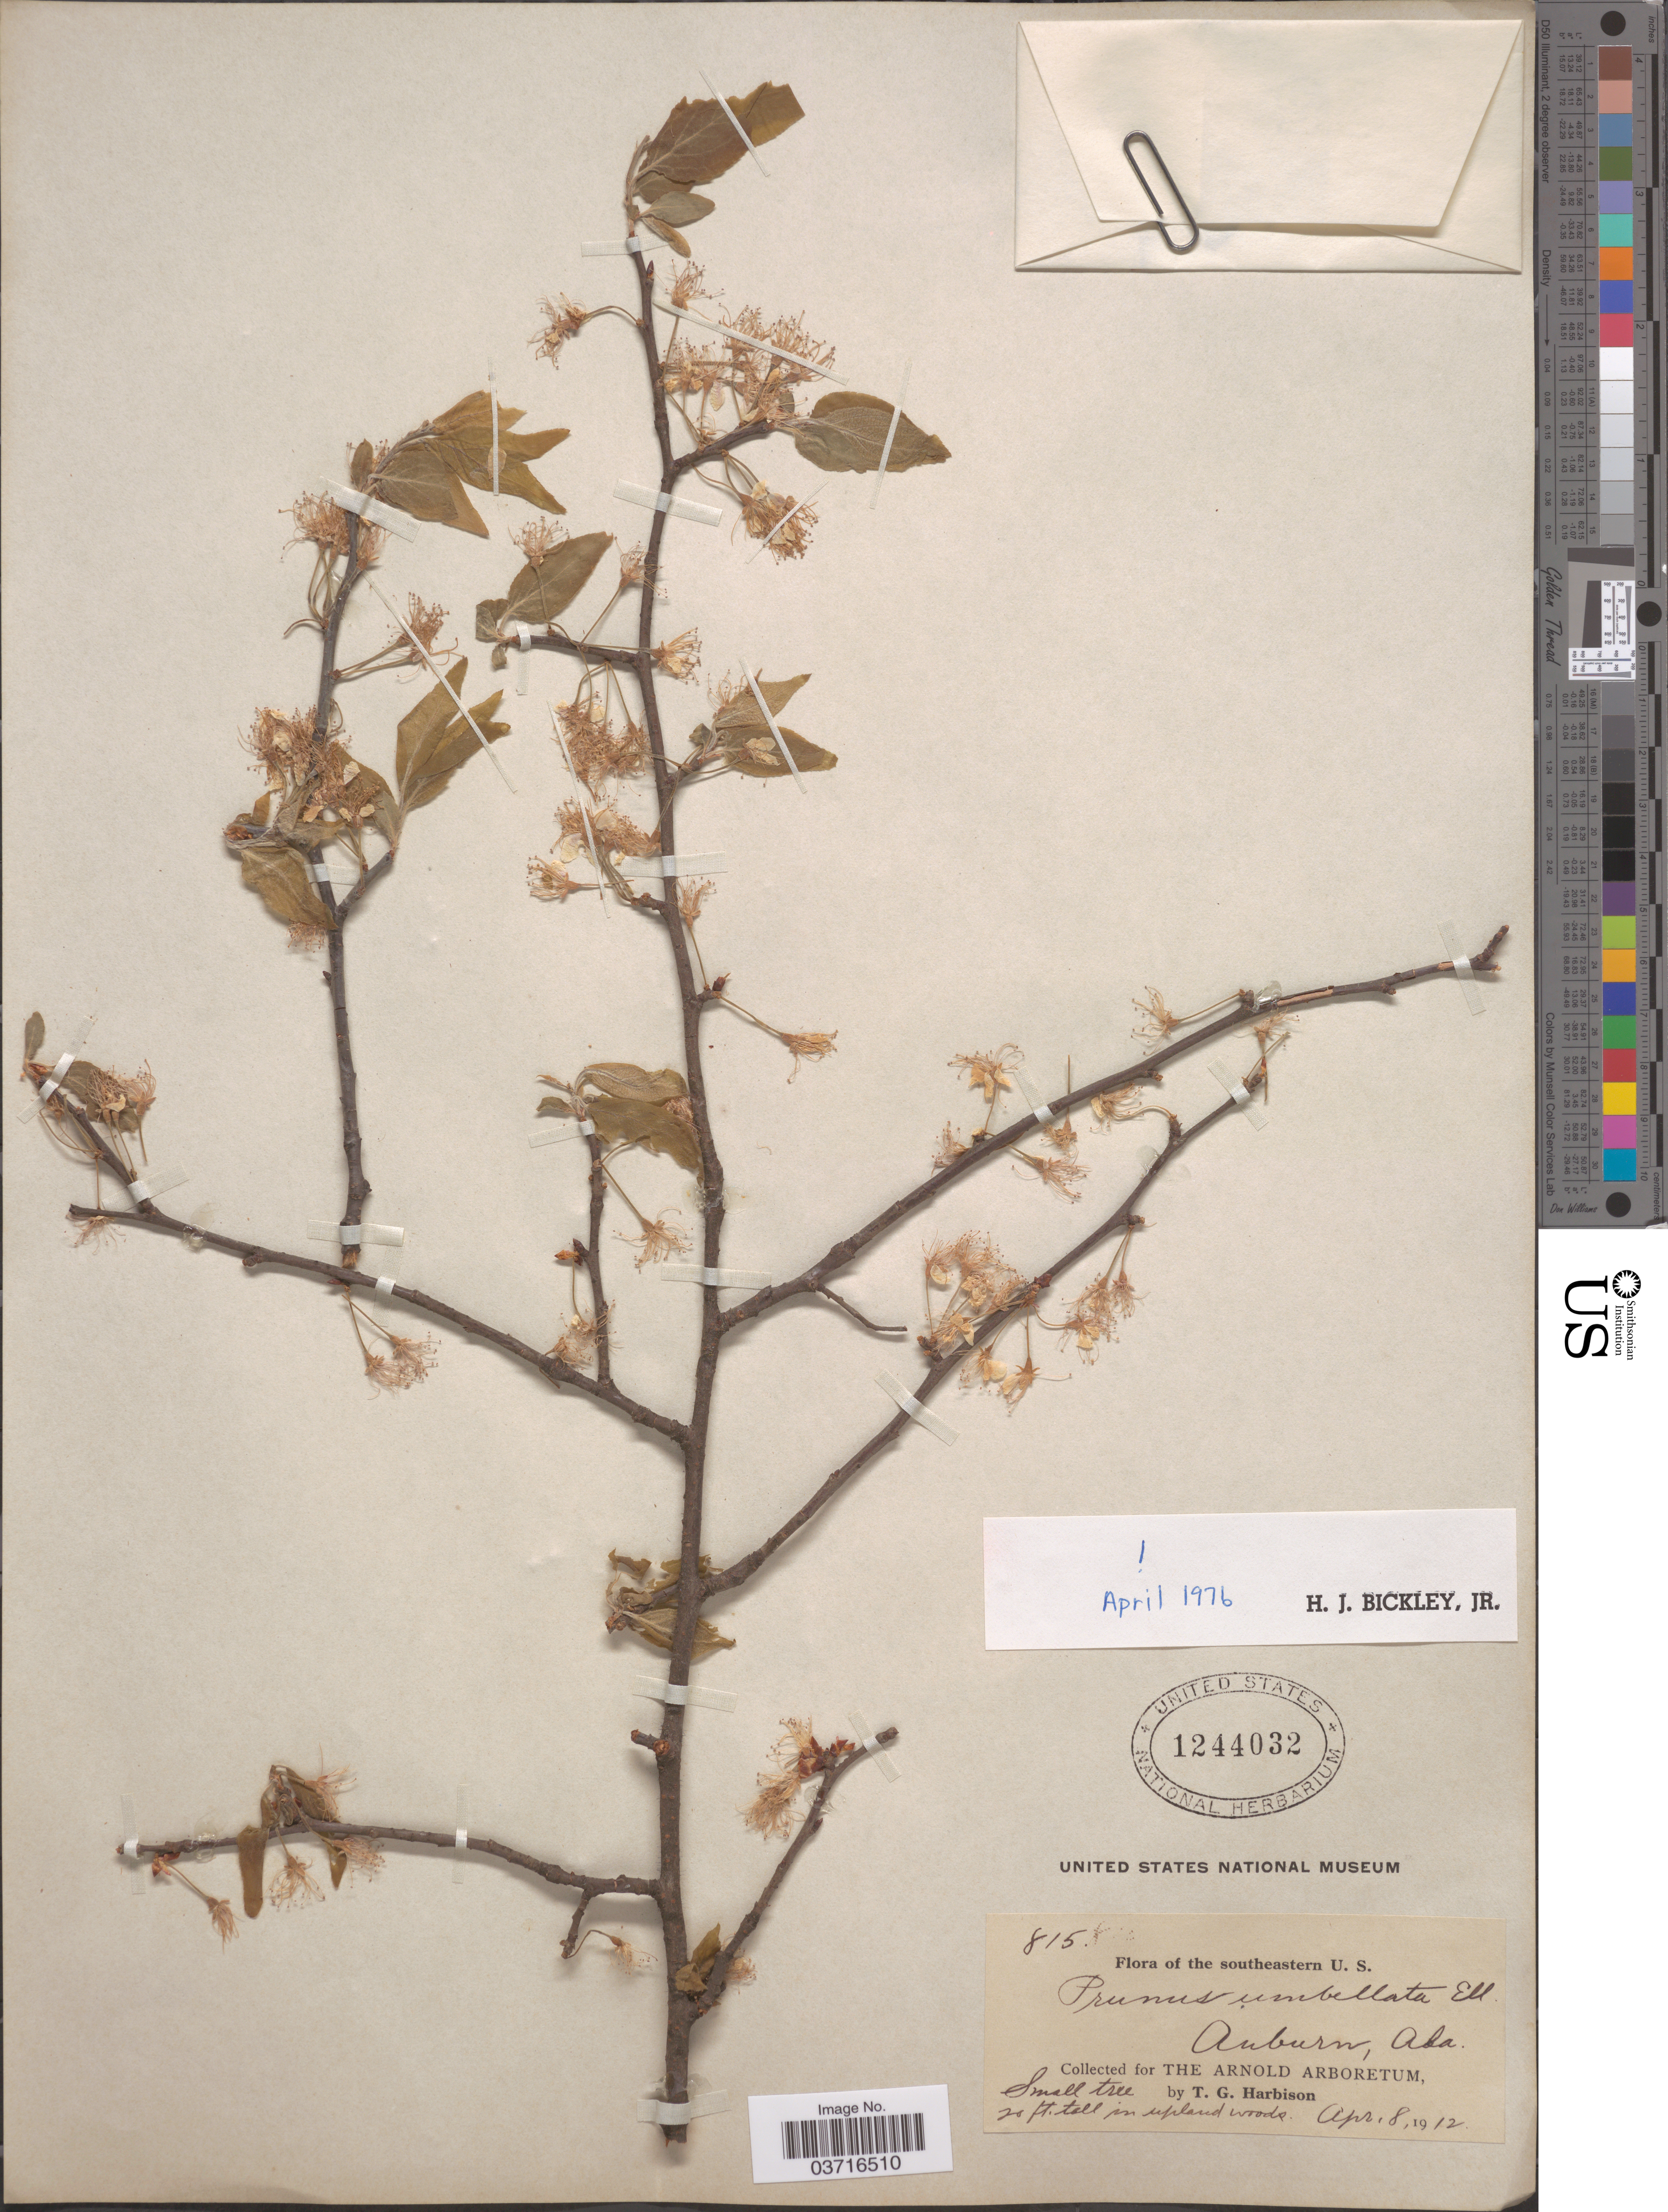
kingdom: Plantae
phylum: Tracheophyta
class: Magnoliopsida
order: Rosales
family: Rosaceae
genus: Prunus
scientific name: Prunus umbellata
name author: Elliott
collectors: T. Harbison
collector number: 815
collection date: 1912-04-08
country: United States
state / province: Alabama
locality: Southeastern U. S. Auburn.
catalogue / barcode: US 1244032